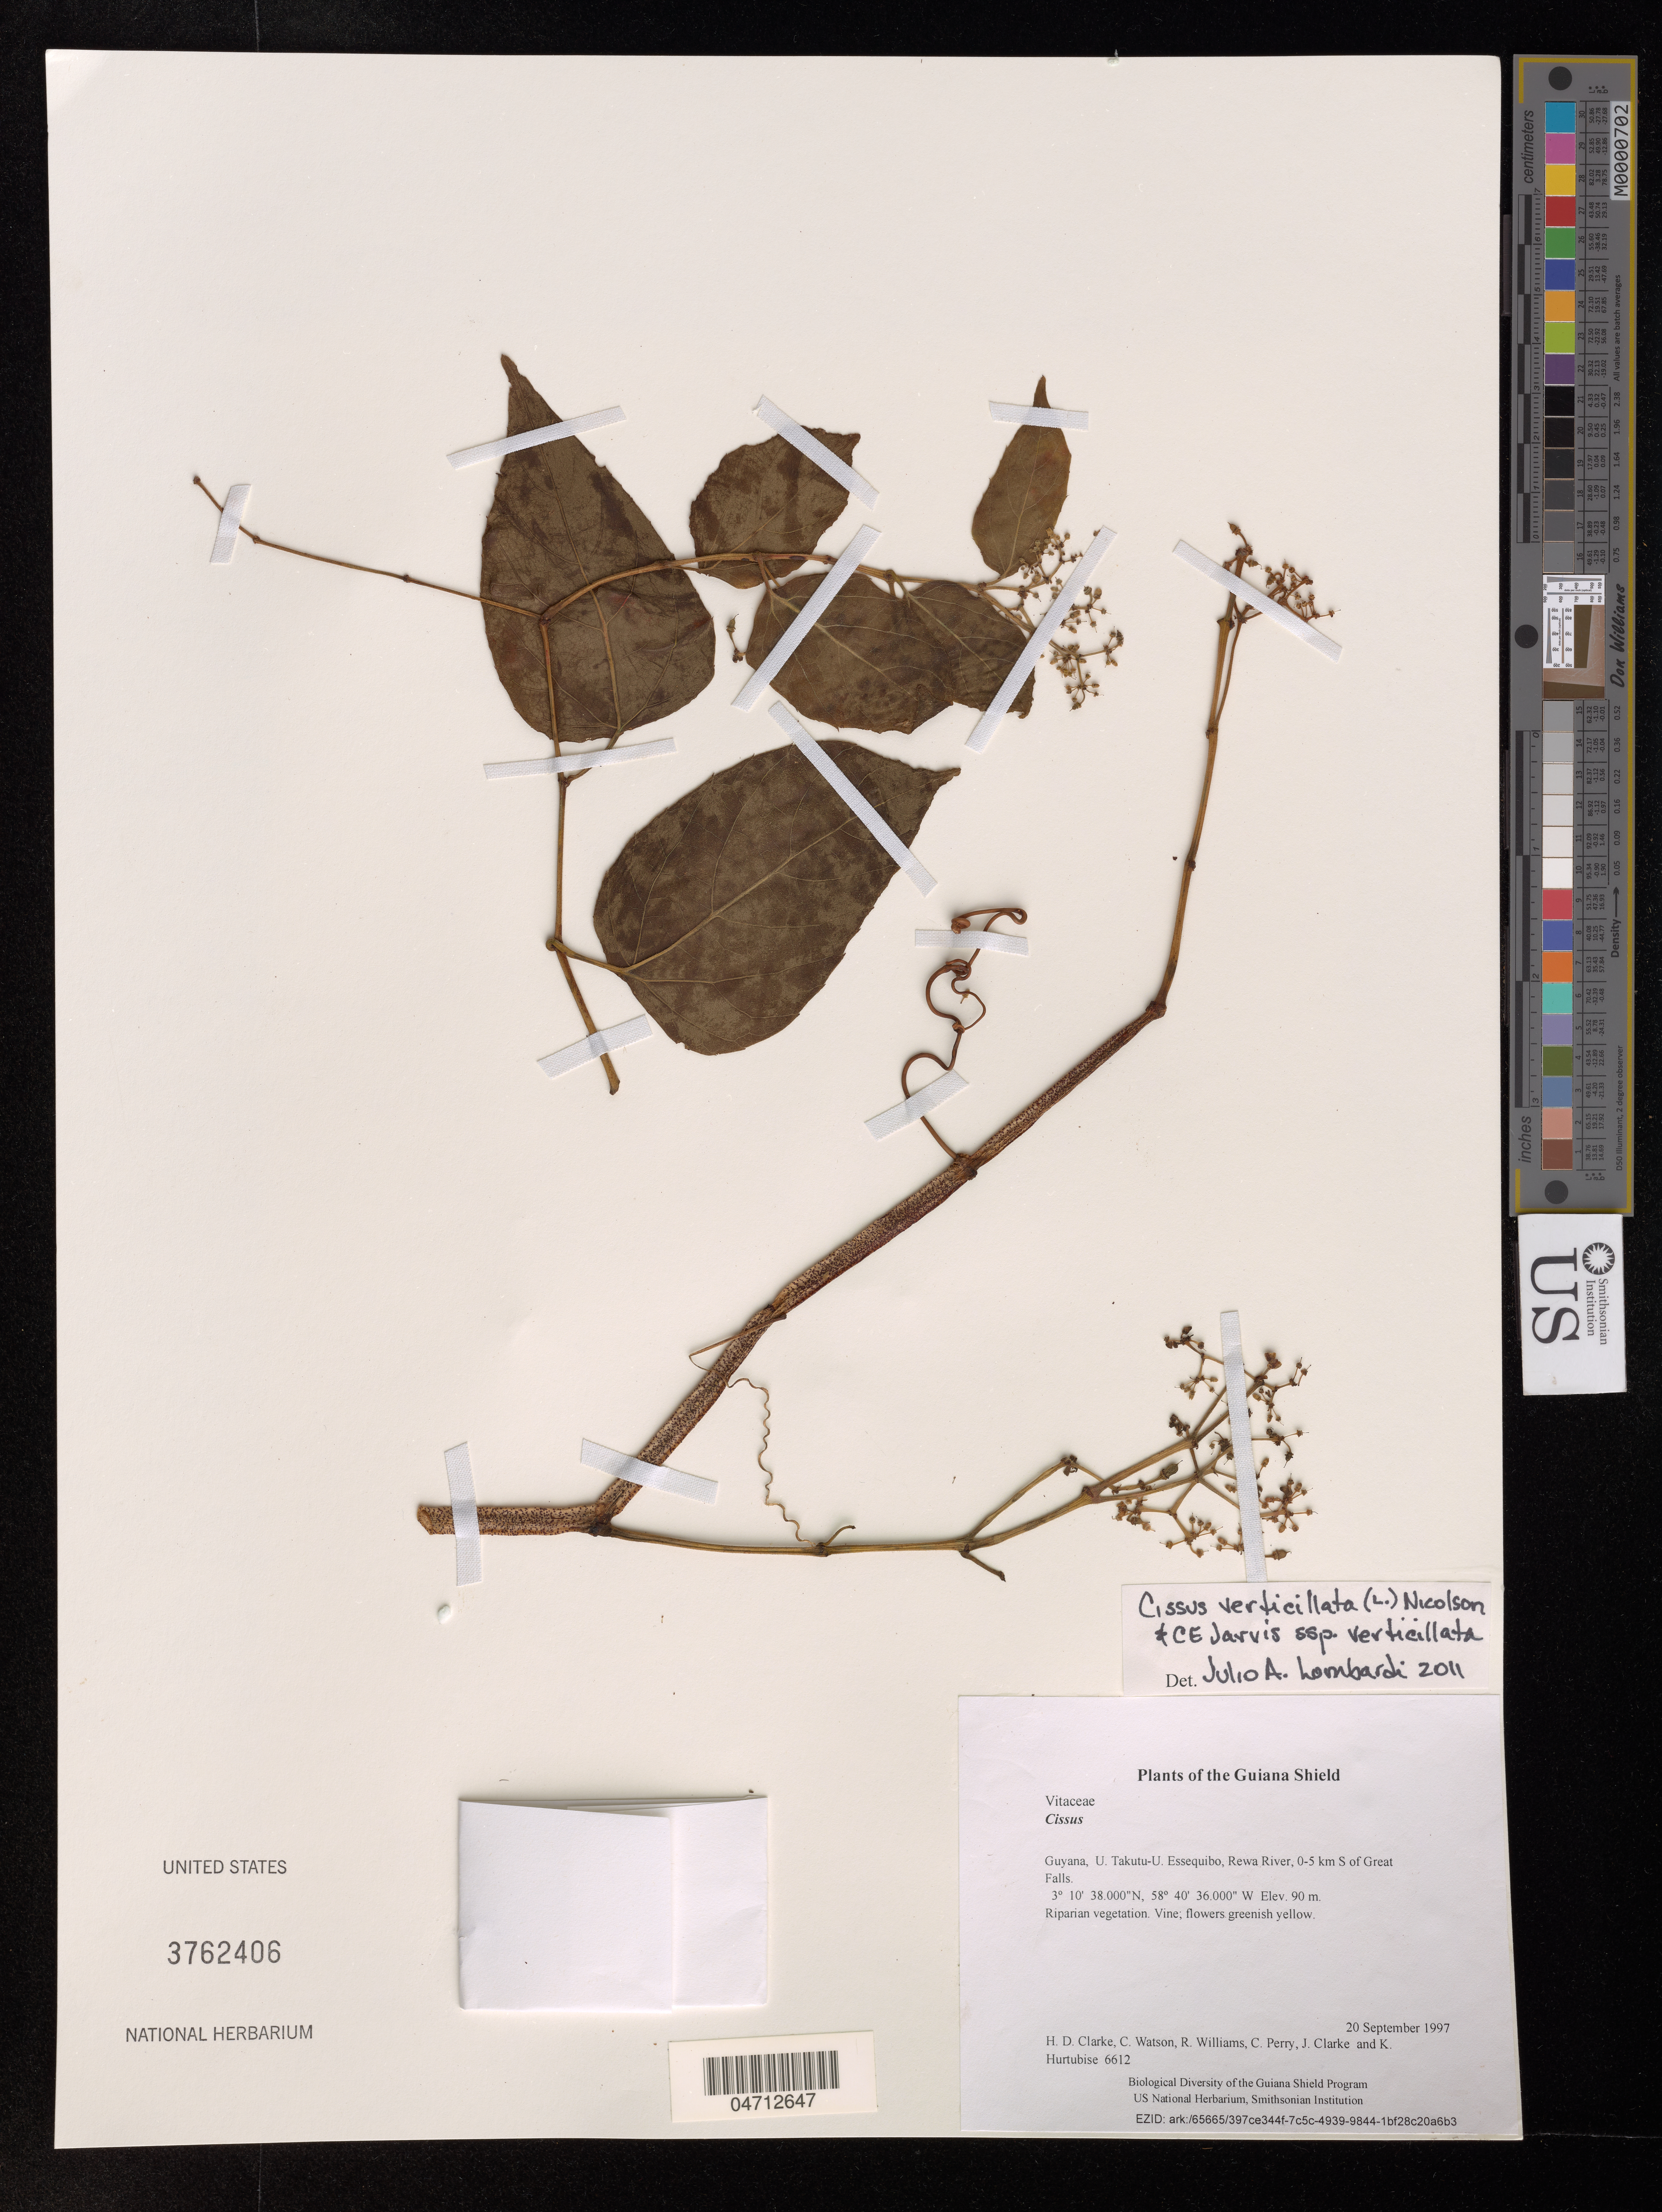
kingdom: Plantae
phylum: Tracheophyta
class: Magnoliopsida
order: Vitales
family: Vitaceae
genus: Cissus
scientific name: Cissus verticillata subsp. verticillata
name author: (L.) Nicolson & C.E. Jarvis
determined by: Lombardi, Julio A.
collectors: H. D. Clarke, C. Watson, R. Williams, C. Perry, J. Clarke & K. Hurtubise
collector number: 6612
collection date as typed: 20 September 1997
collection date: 1997-09-20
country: Guyana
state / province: U. Takutu-U. Essequibo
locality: Rewa River, 0-5 km S of Great Falls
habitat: Riparian vegetation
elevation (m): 90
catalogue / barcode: US 3762406